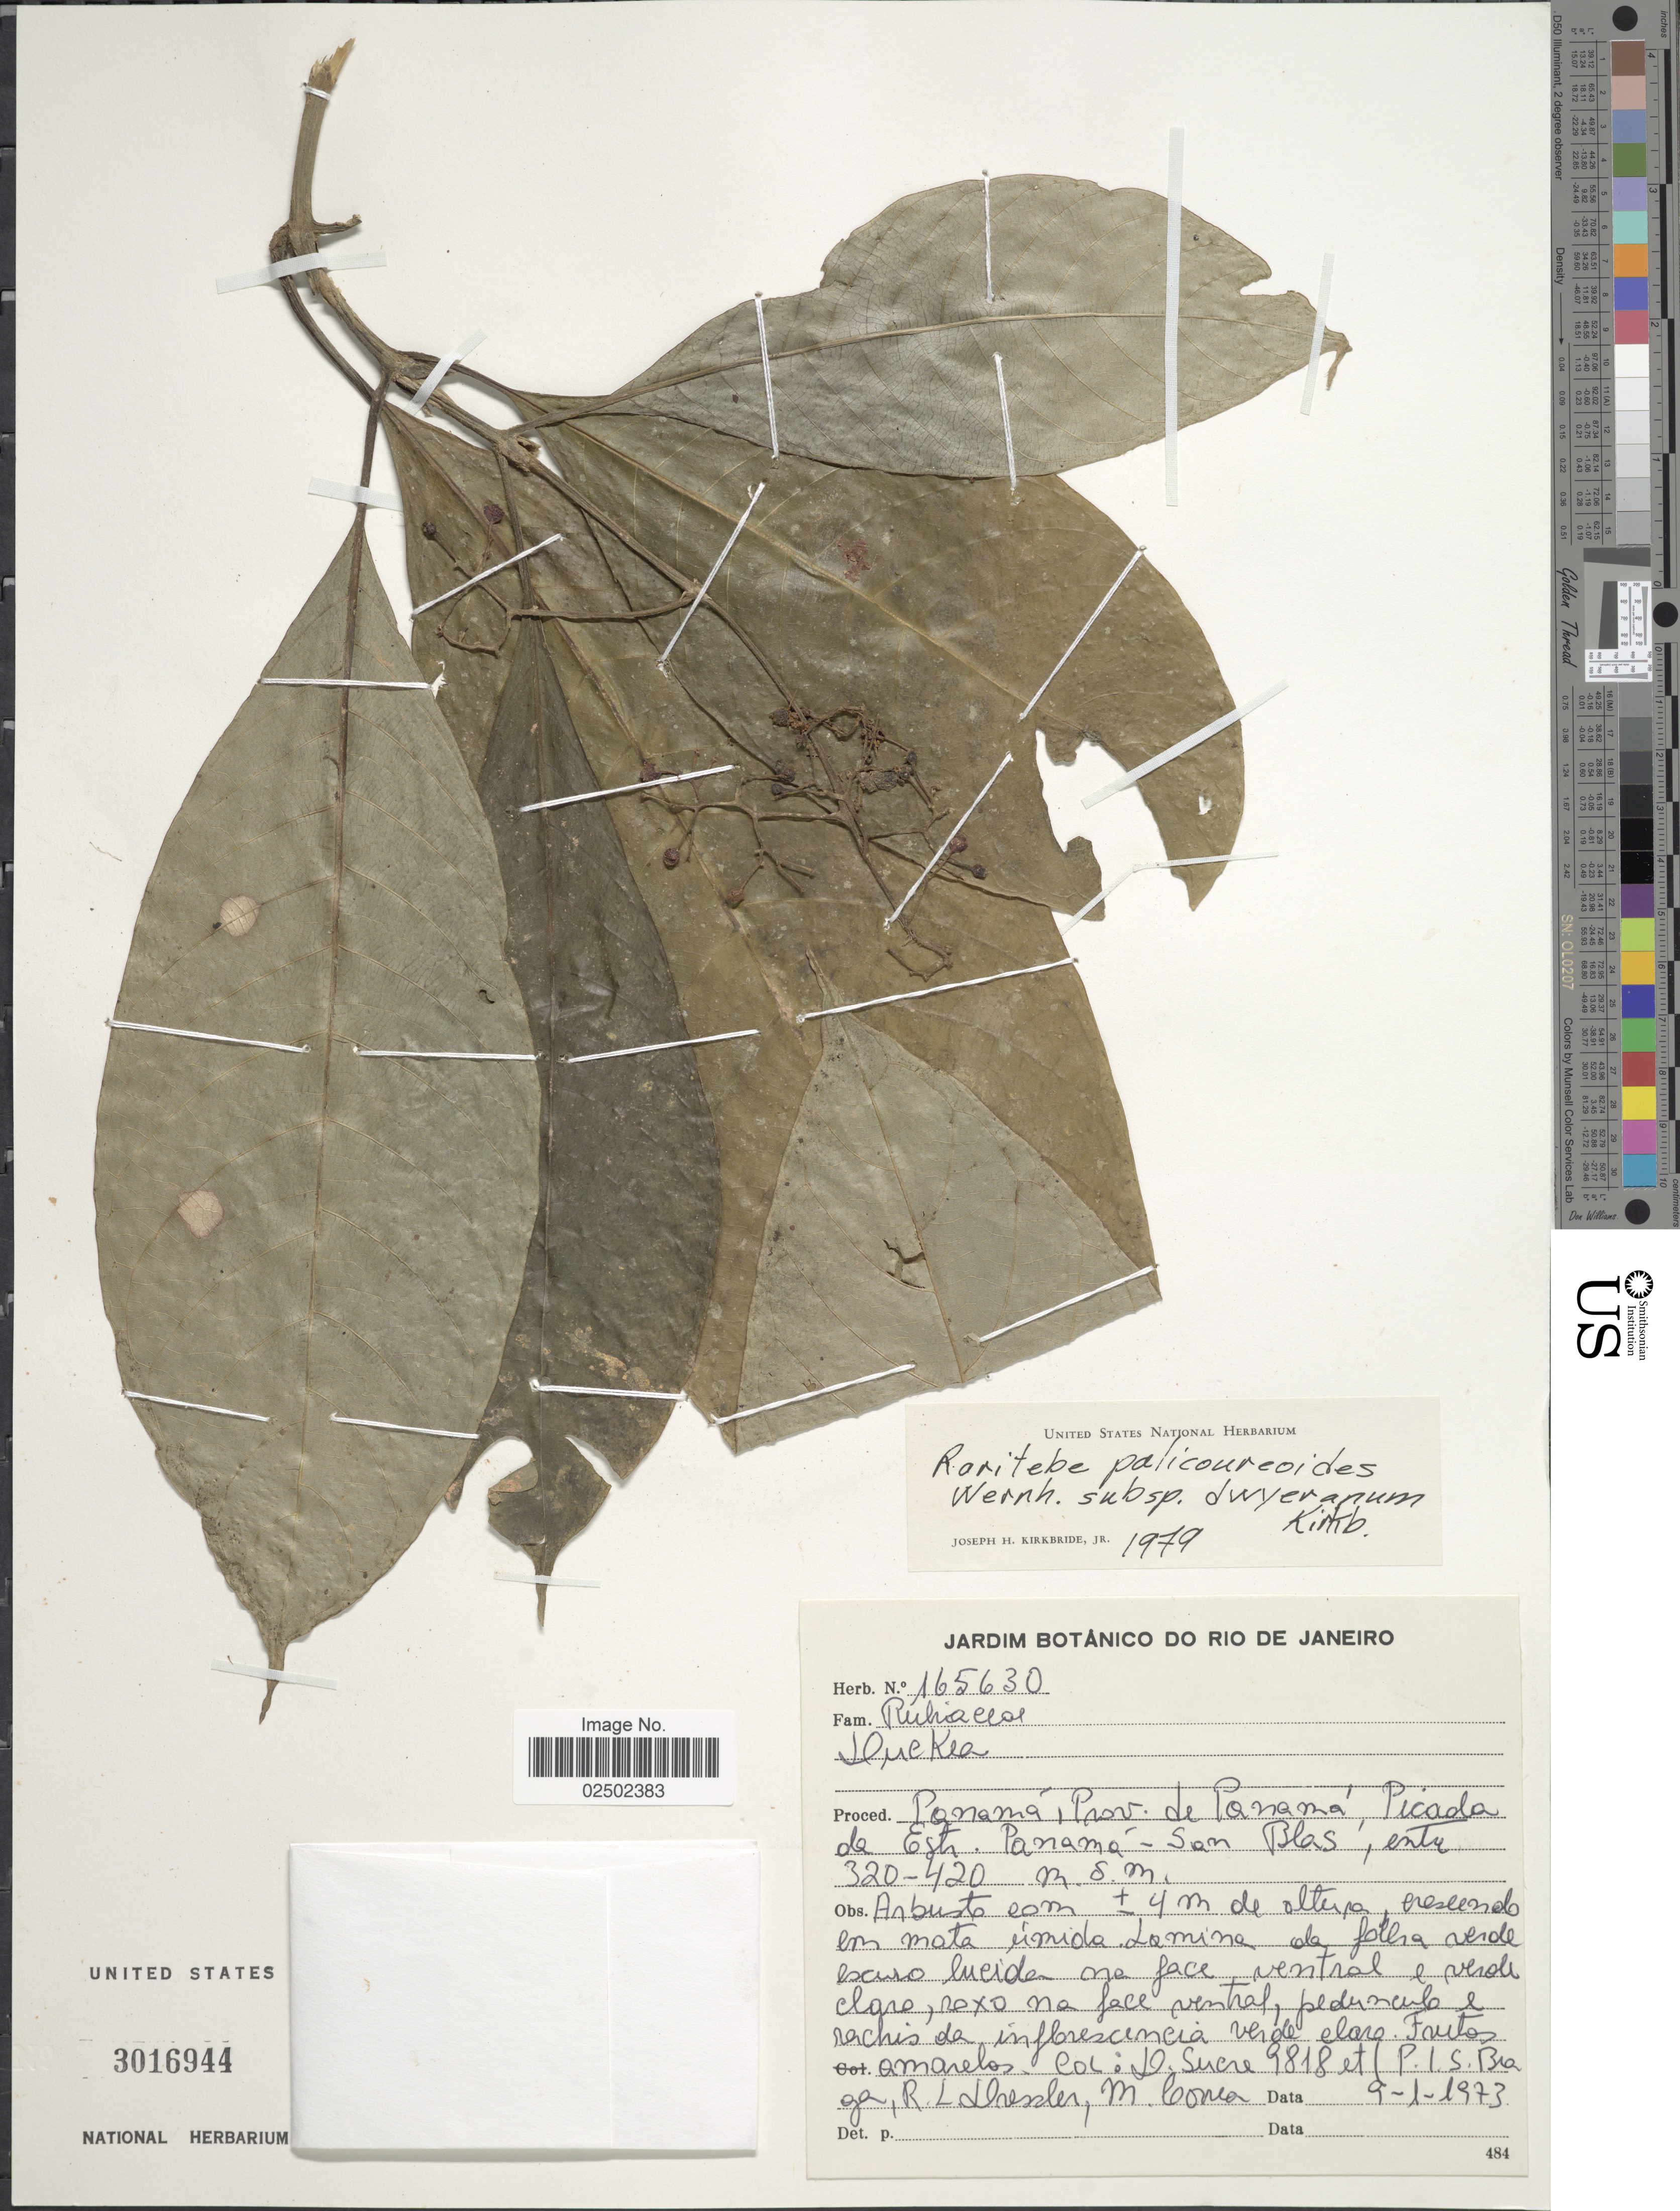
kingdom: Plantae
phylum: Tracheophyta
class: Magnoliopsida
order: Gentianales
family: Rubiaceae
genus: Raritebe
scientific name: Raritebe palicoureoides subsp. dwyeranum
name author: J.H. Kirkbr.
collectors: D. Sucre, P. I. S. Braga, R. Dressler & M. D. Corrêa-A.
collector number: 9818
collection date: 1973-01-09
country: Panama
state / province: Panamá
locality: Picada da Estr. Panama - San Blas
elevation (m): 320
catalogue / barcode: US 3016944